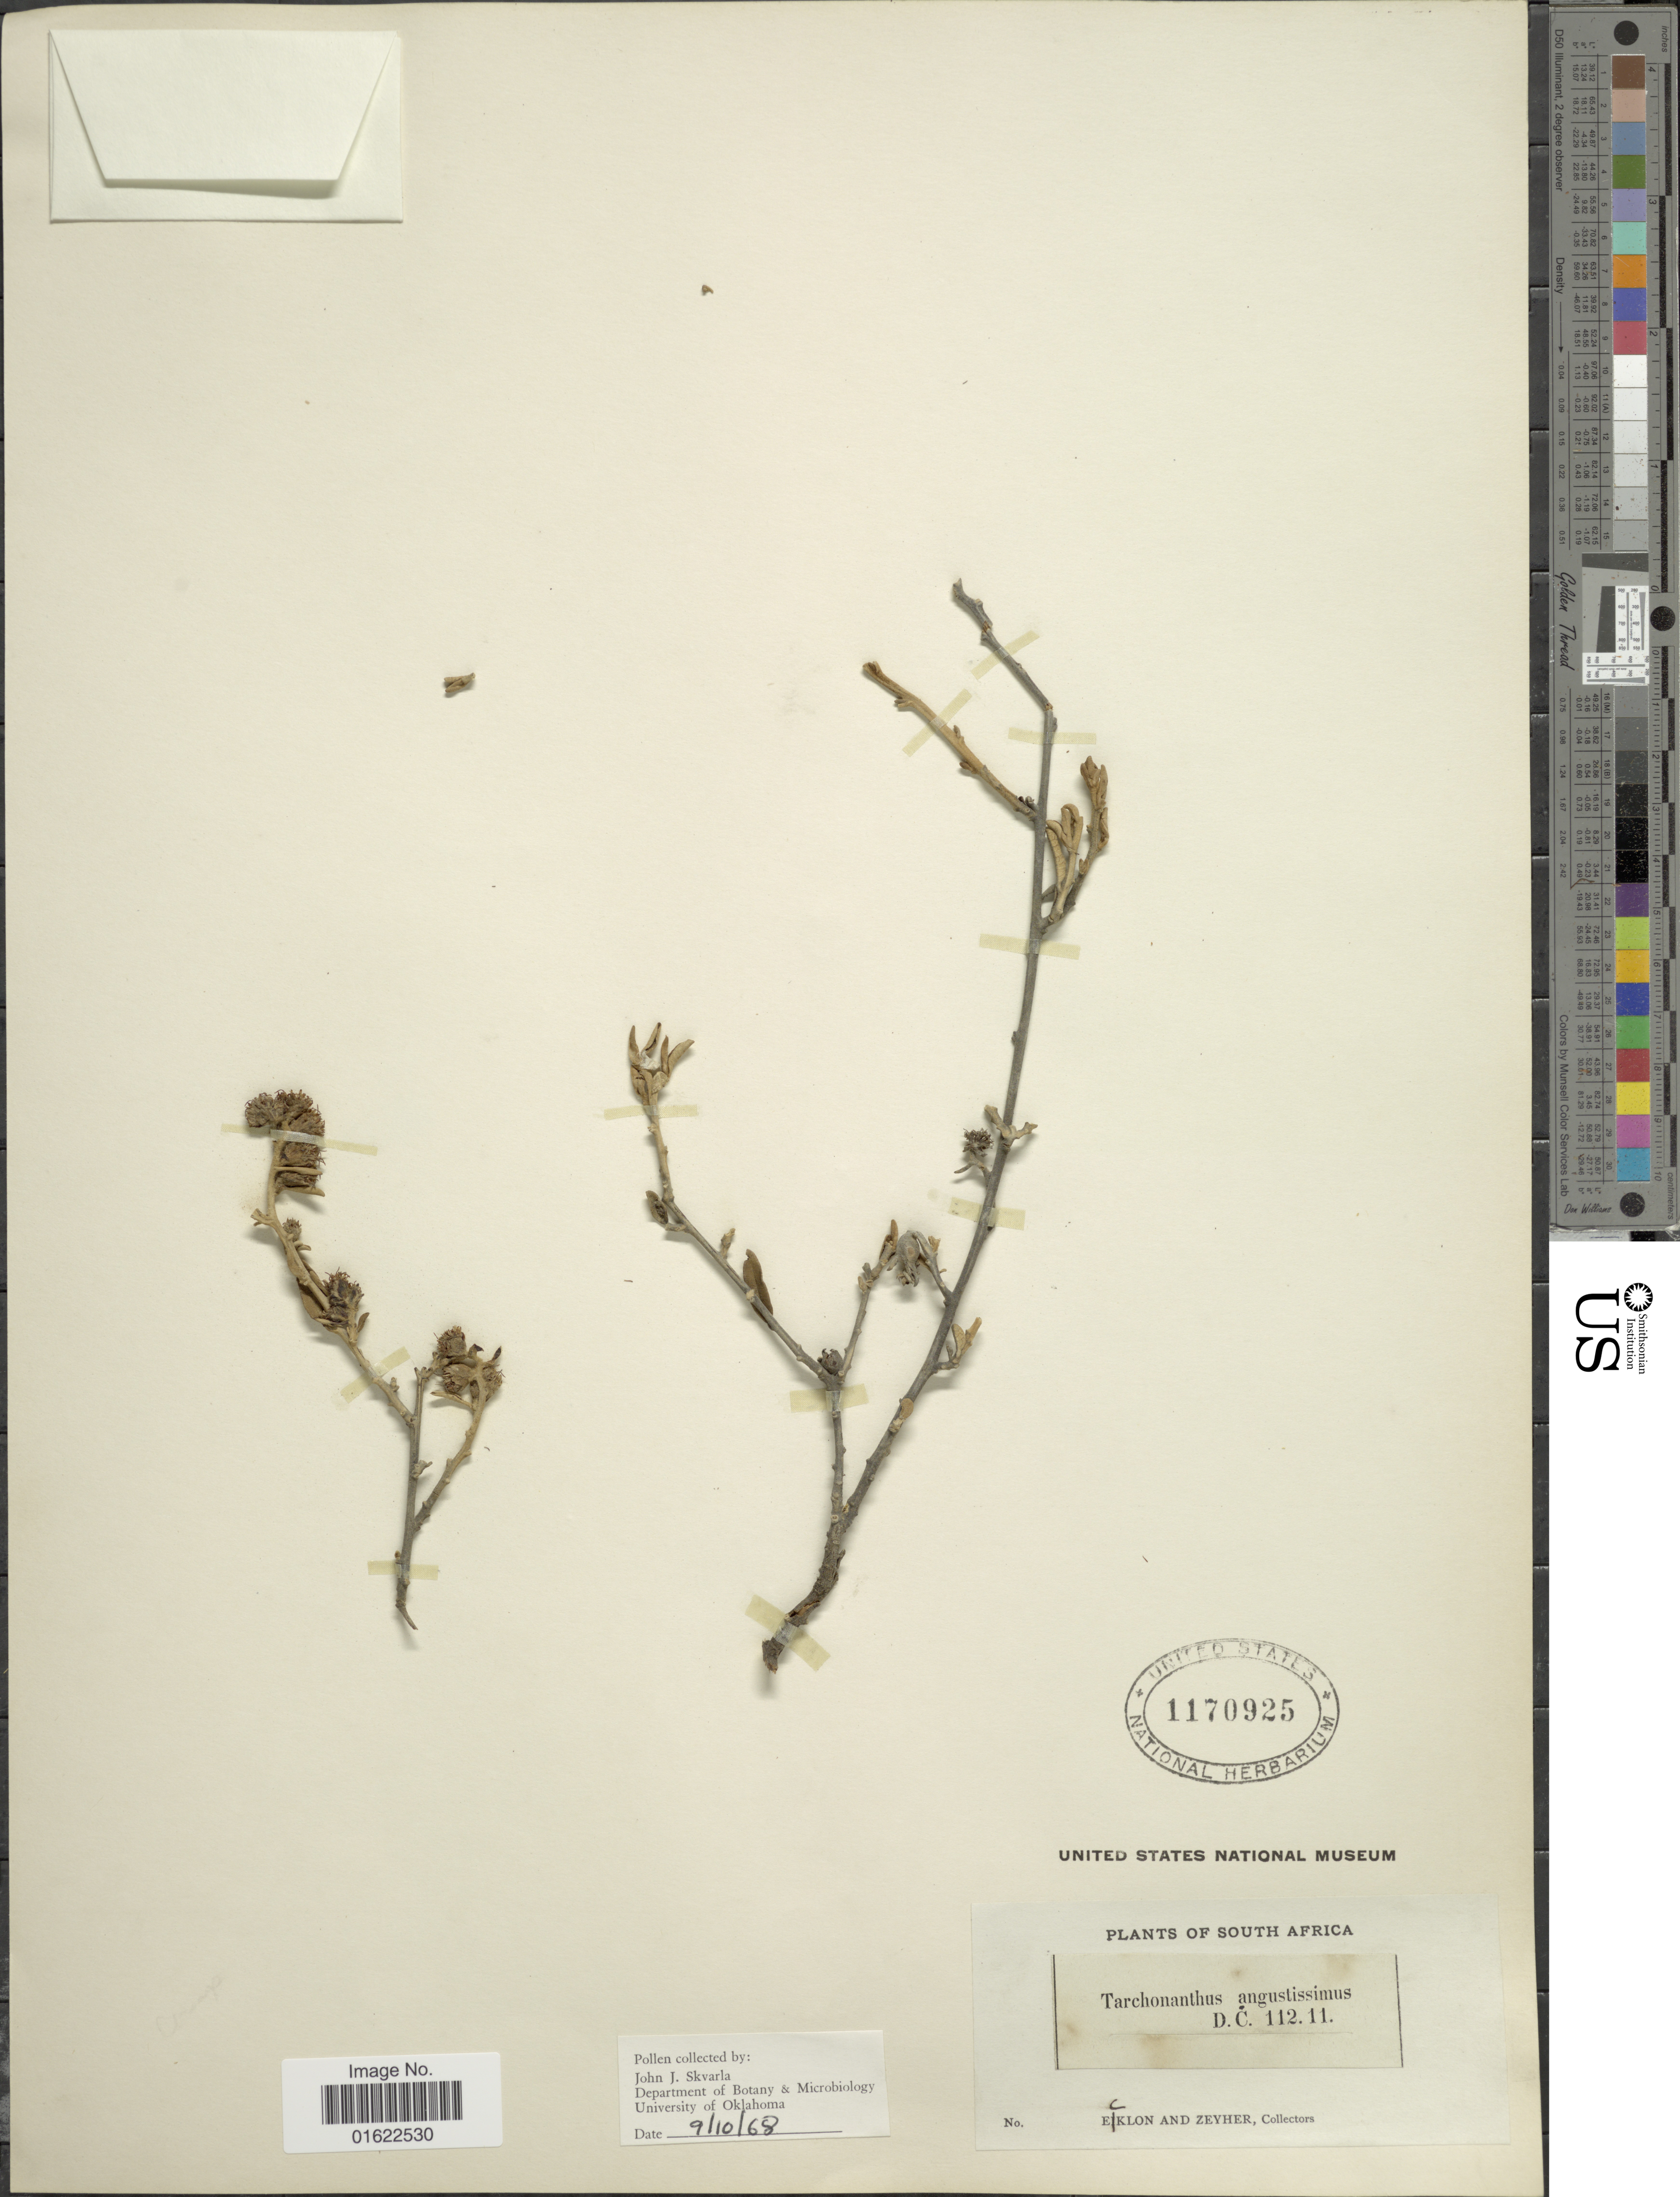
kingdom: Plantae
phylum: Tracheophyta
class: Magnoliopsida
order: Asterales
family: Asteraceae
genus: Tarchonanthus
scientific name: Tarchonanthus camphoratus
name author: L.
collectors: -. Ecklon & -. Zeyher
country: South Africa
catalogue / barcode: US 1170925